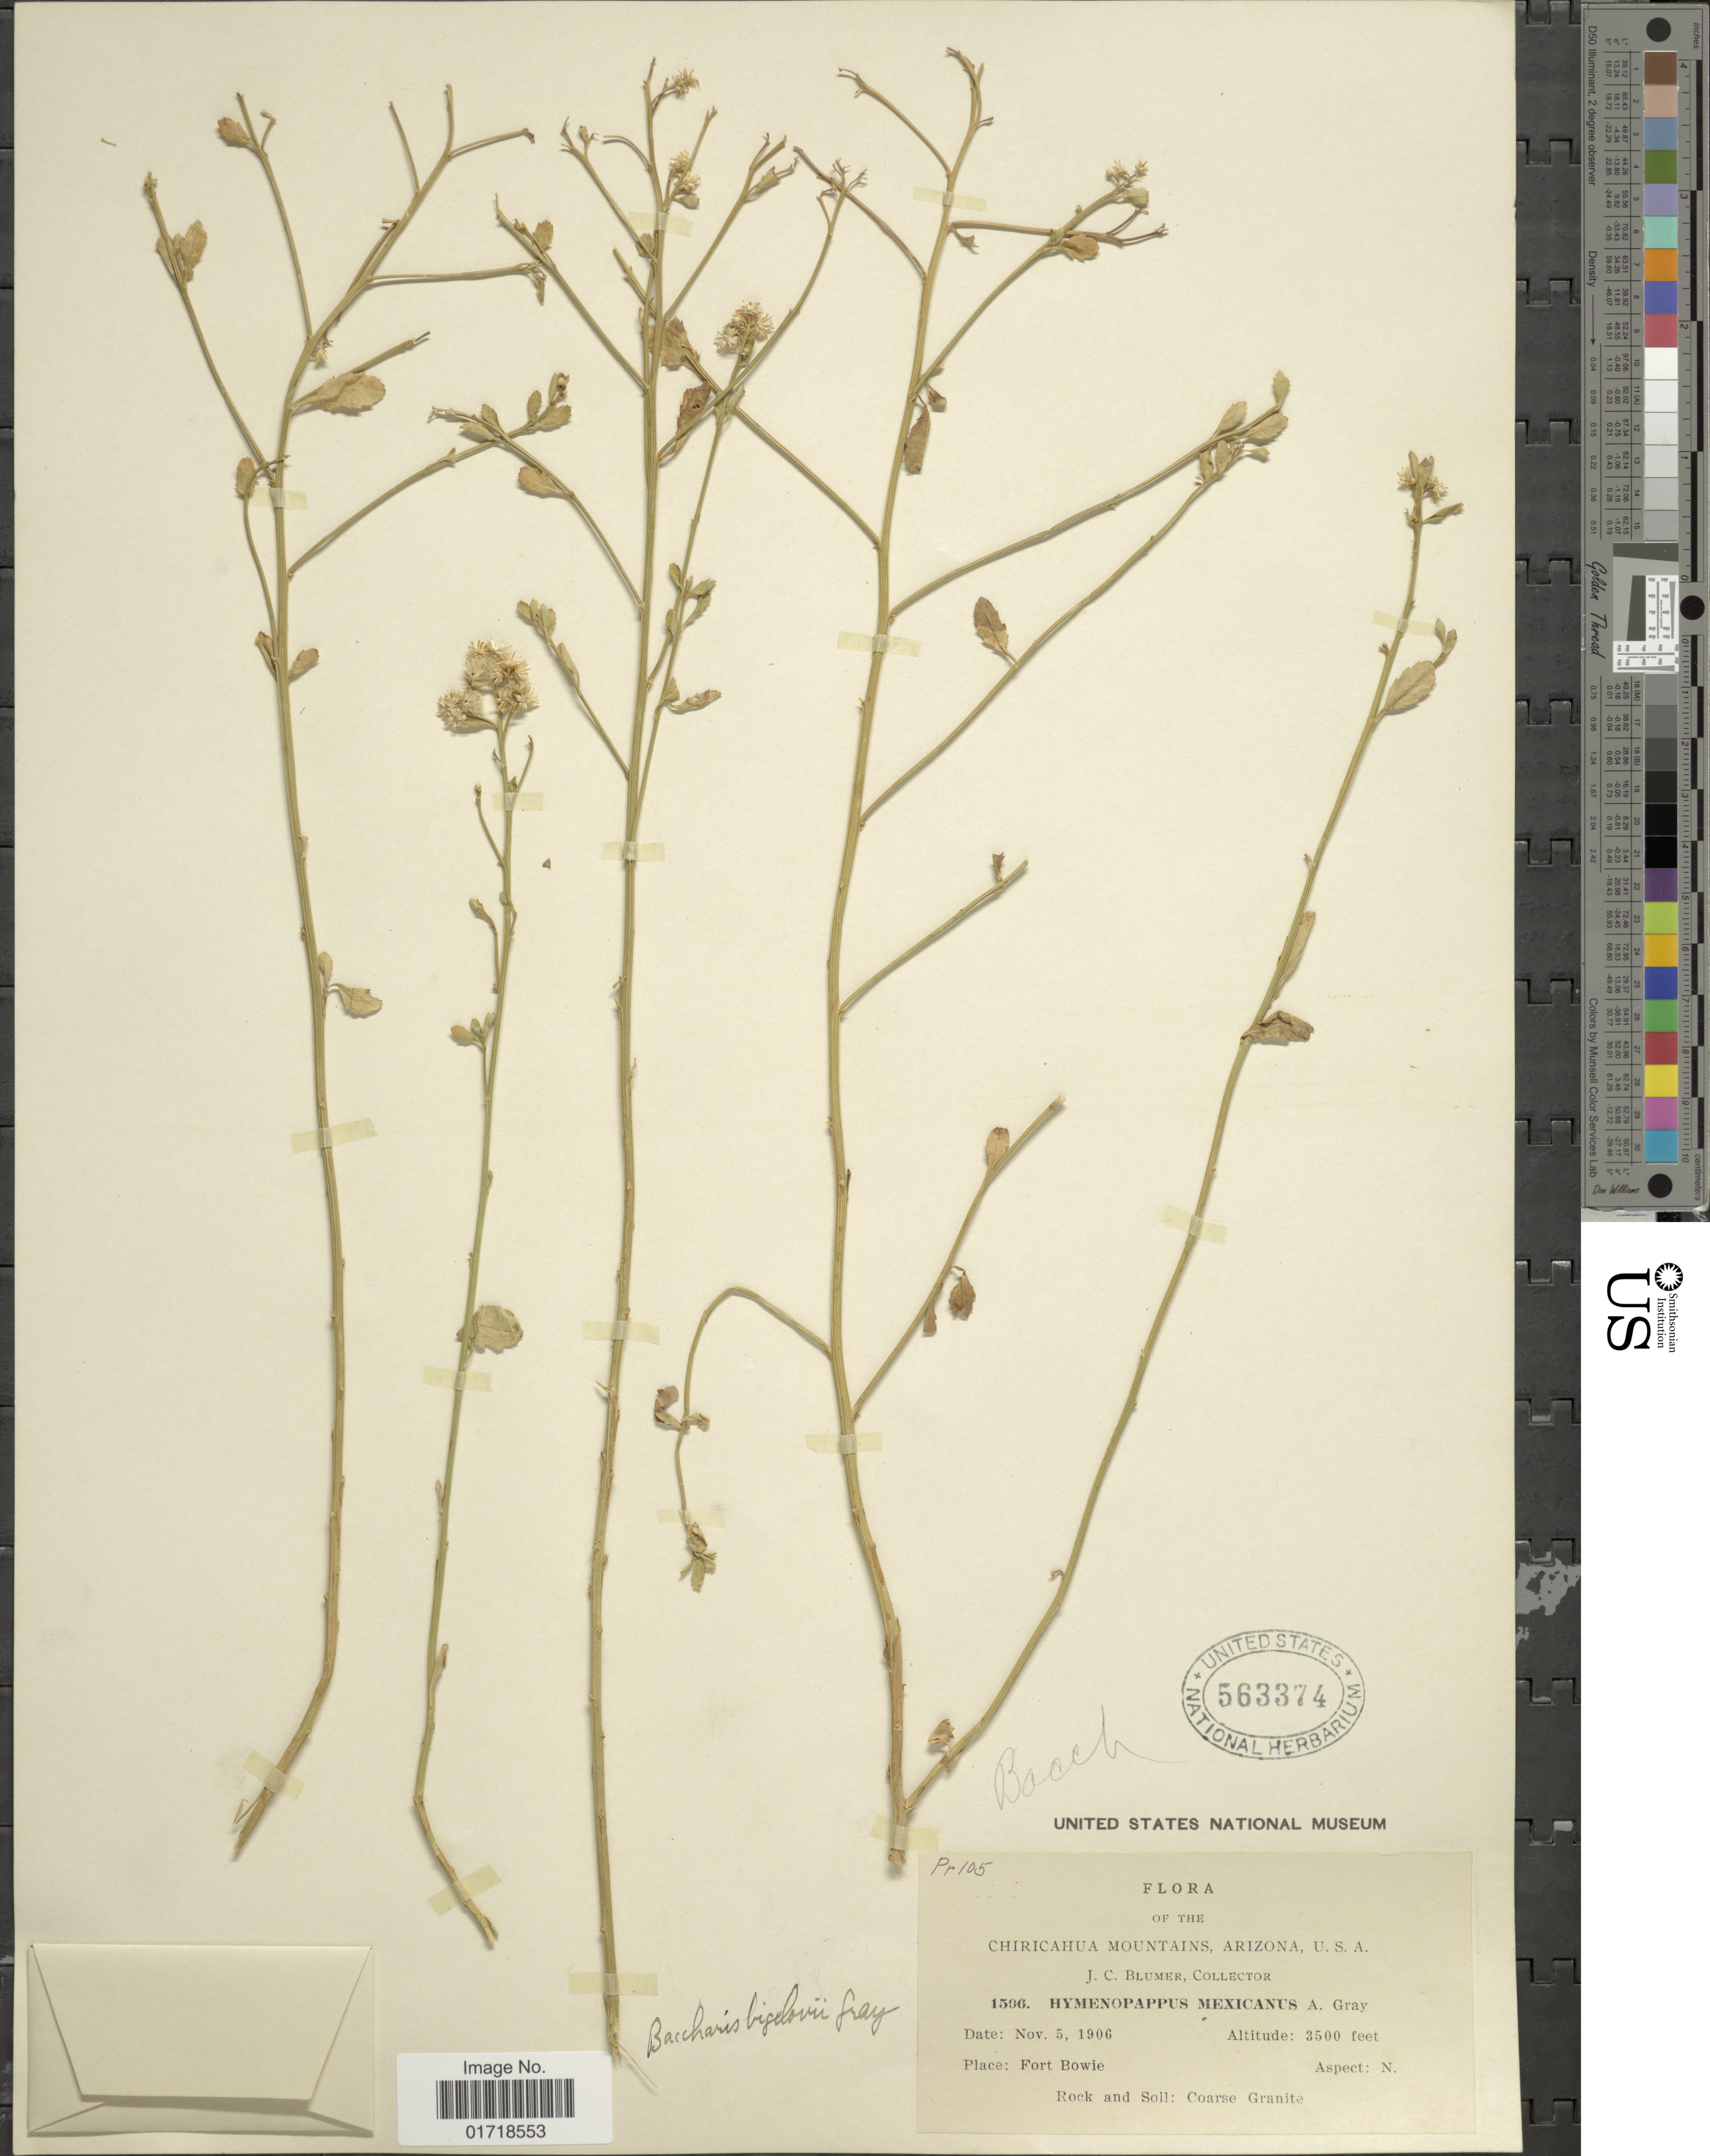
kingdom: Plantae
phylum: Tracheophyta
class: Magnoliopsida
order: Asterales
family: Asteraceae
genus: Baccharis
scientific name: Baccharis bigelovii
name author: A. Gray in Torr.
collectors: J. C. Blumer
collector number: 1596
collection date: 1906-11-05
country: United States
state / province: Arizona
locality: Chiricahua mountains, Fort Bowie.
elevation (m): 1067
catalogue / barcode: US 563374